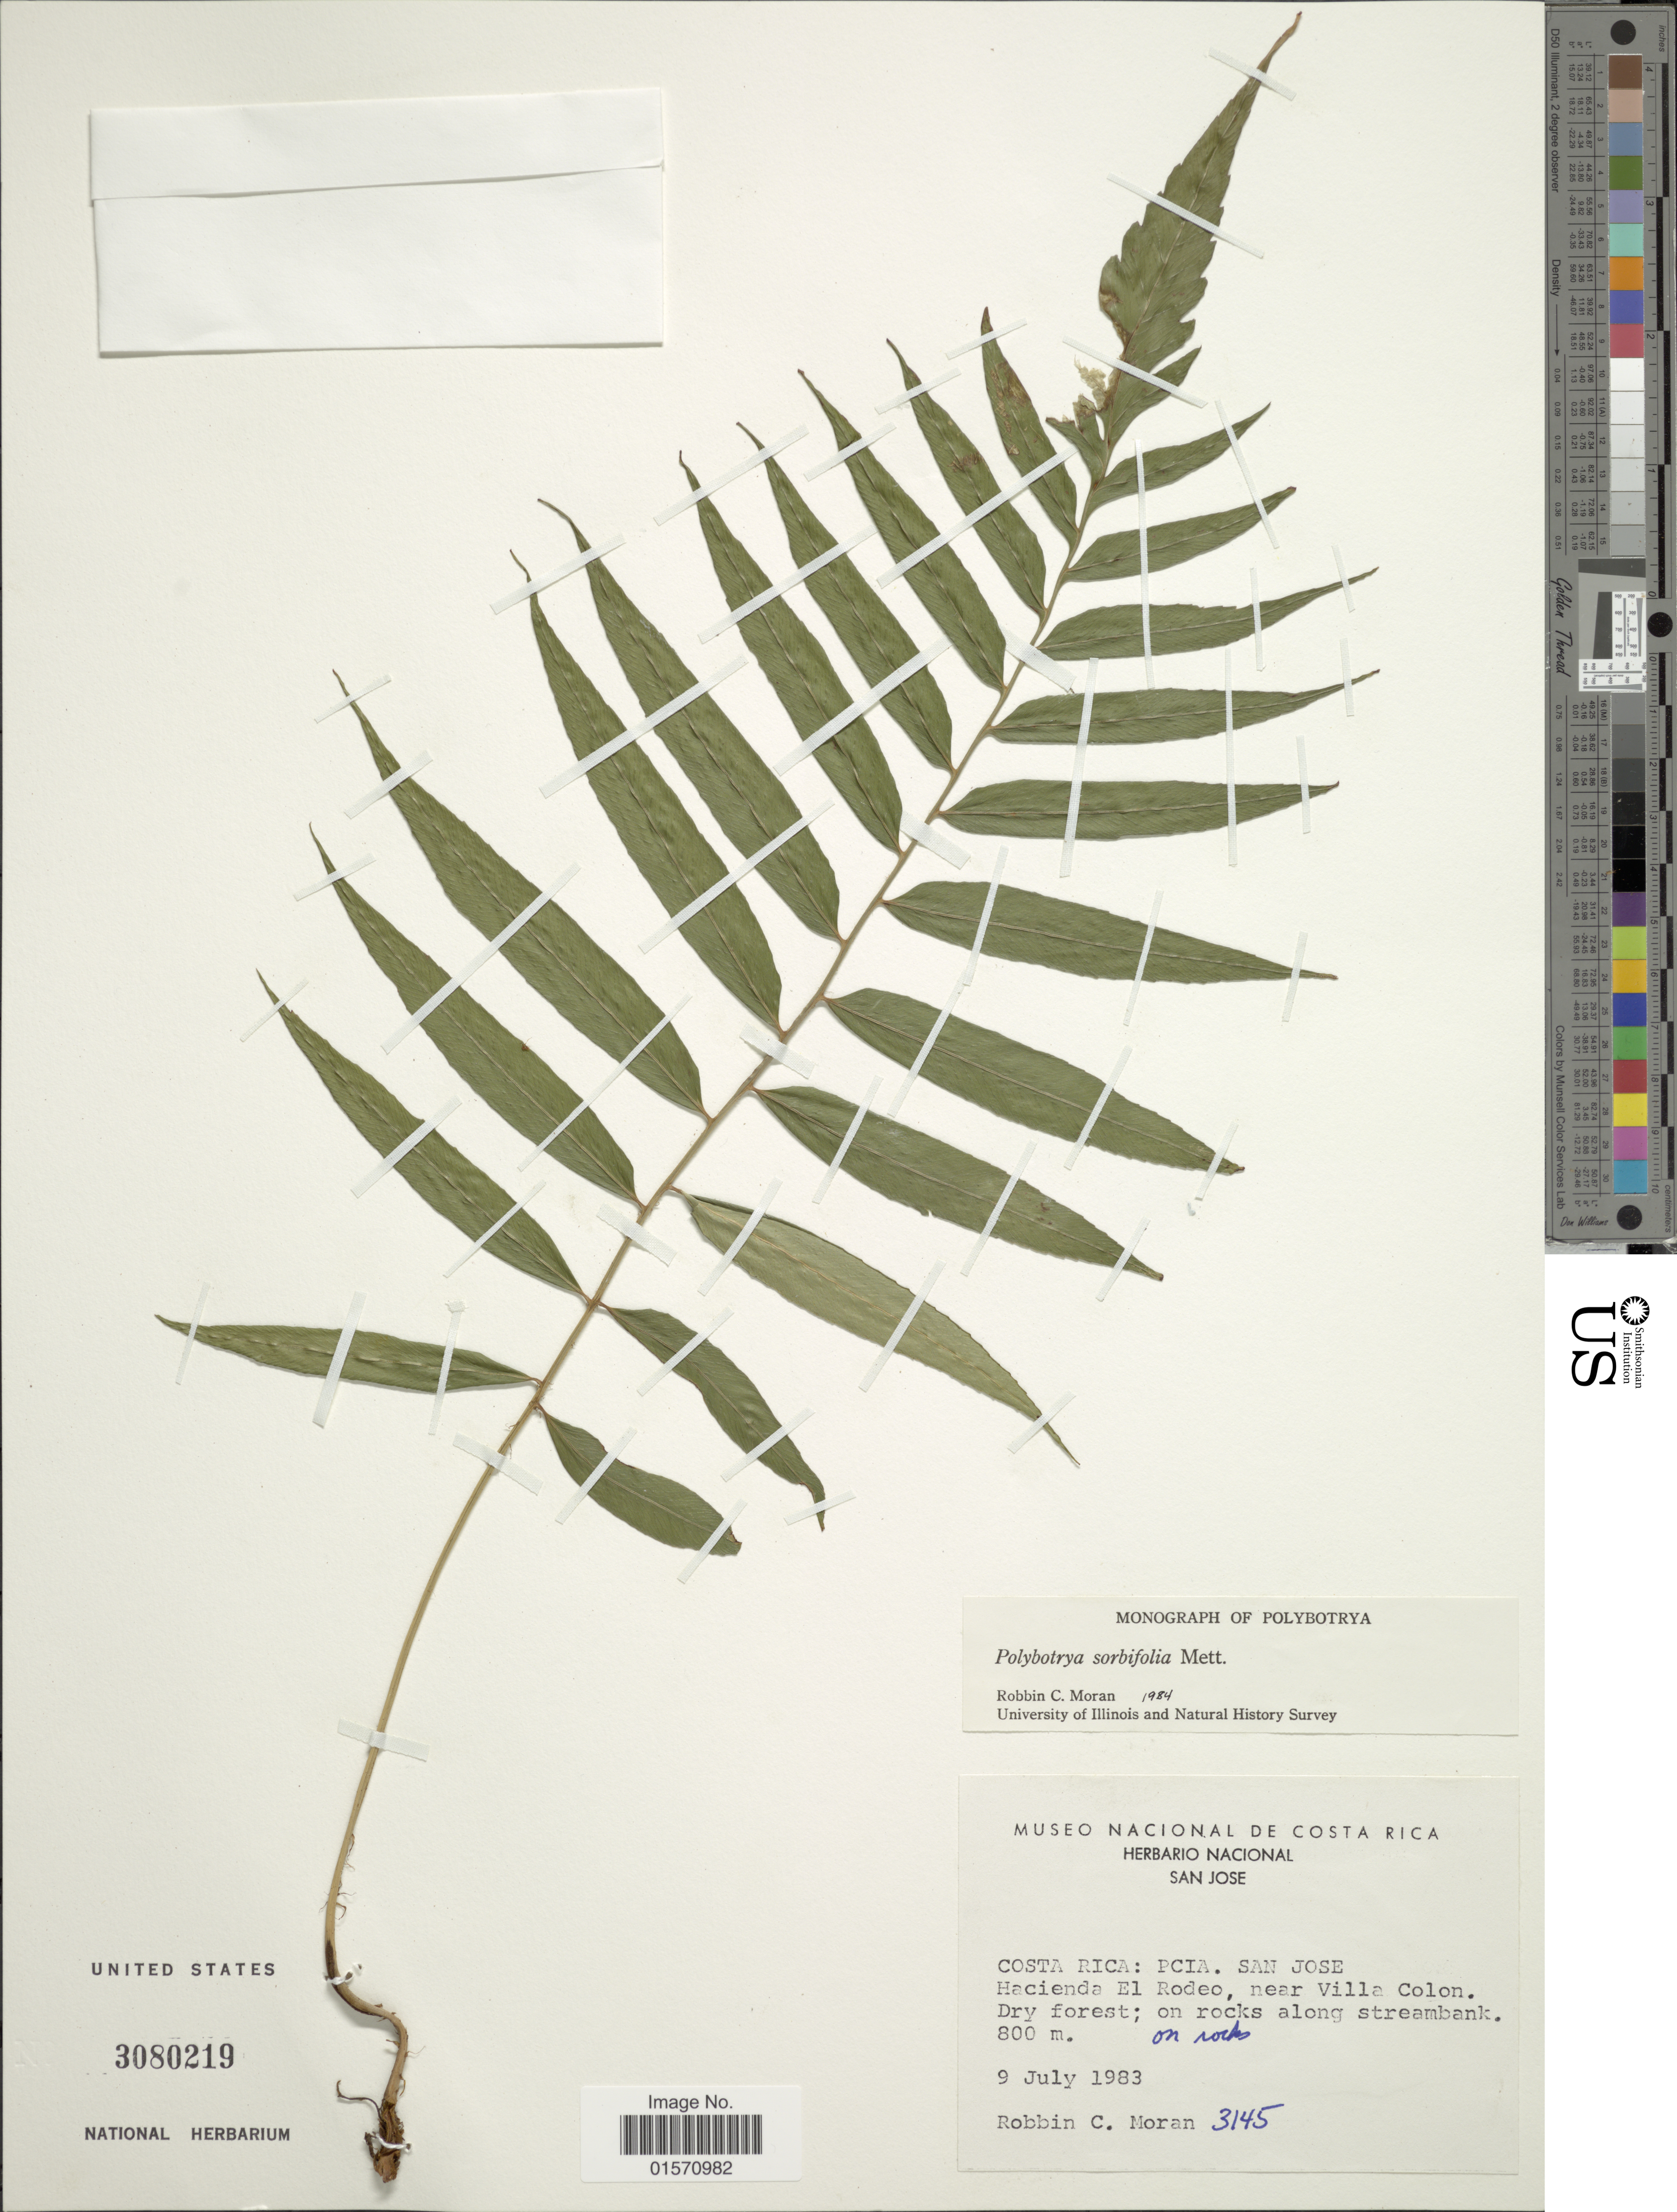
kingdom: Plantae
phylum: Tracheophyta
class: Polypodiopsida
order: Polypodiales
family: Dryopteridaceae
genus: Polybotrya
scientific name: Polybotrya sorbifolia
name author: Kuhn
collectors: R. C. Moran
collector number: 3145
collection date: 1983-07-09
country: Costa Rica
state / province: San José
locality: Hacienda El Rodeo, near Villa Colon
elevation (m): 800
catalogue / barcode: US 3080219